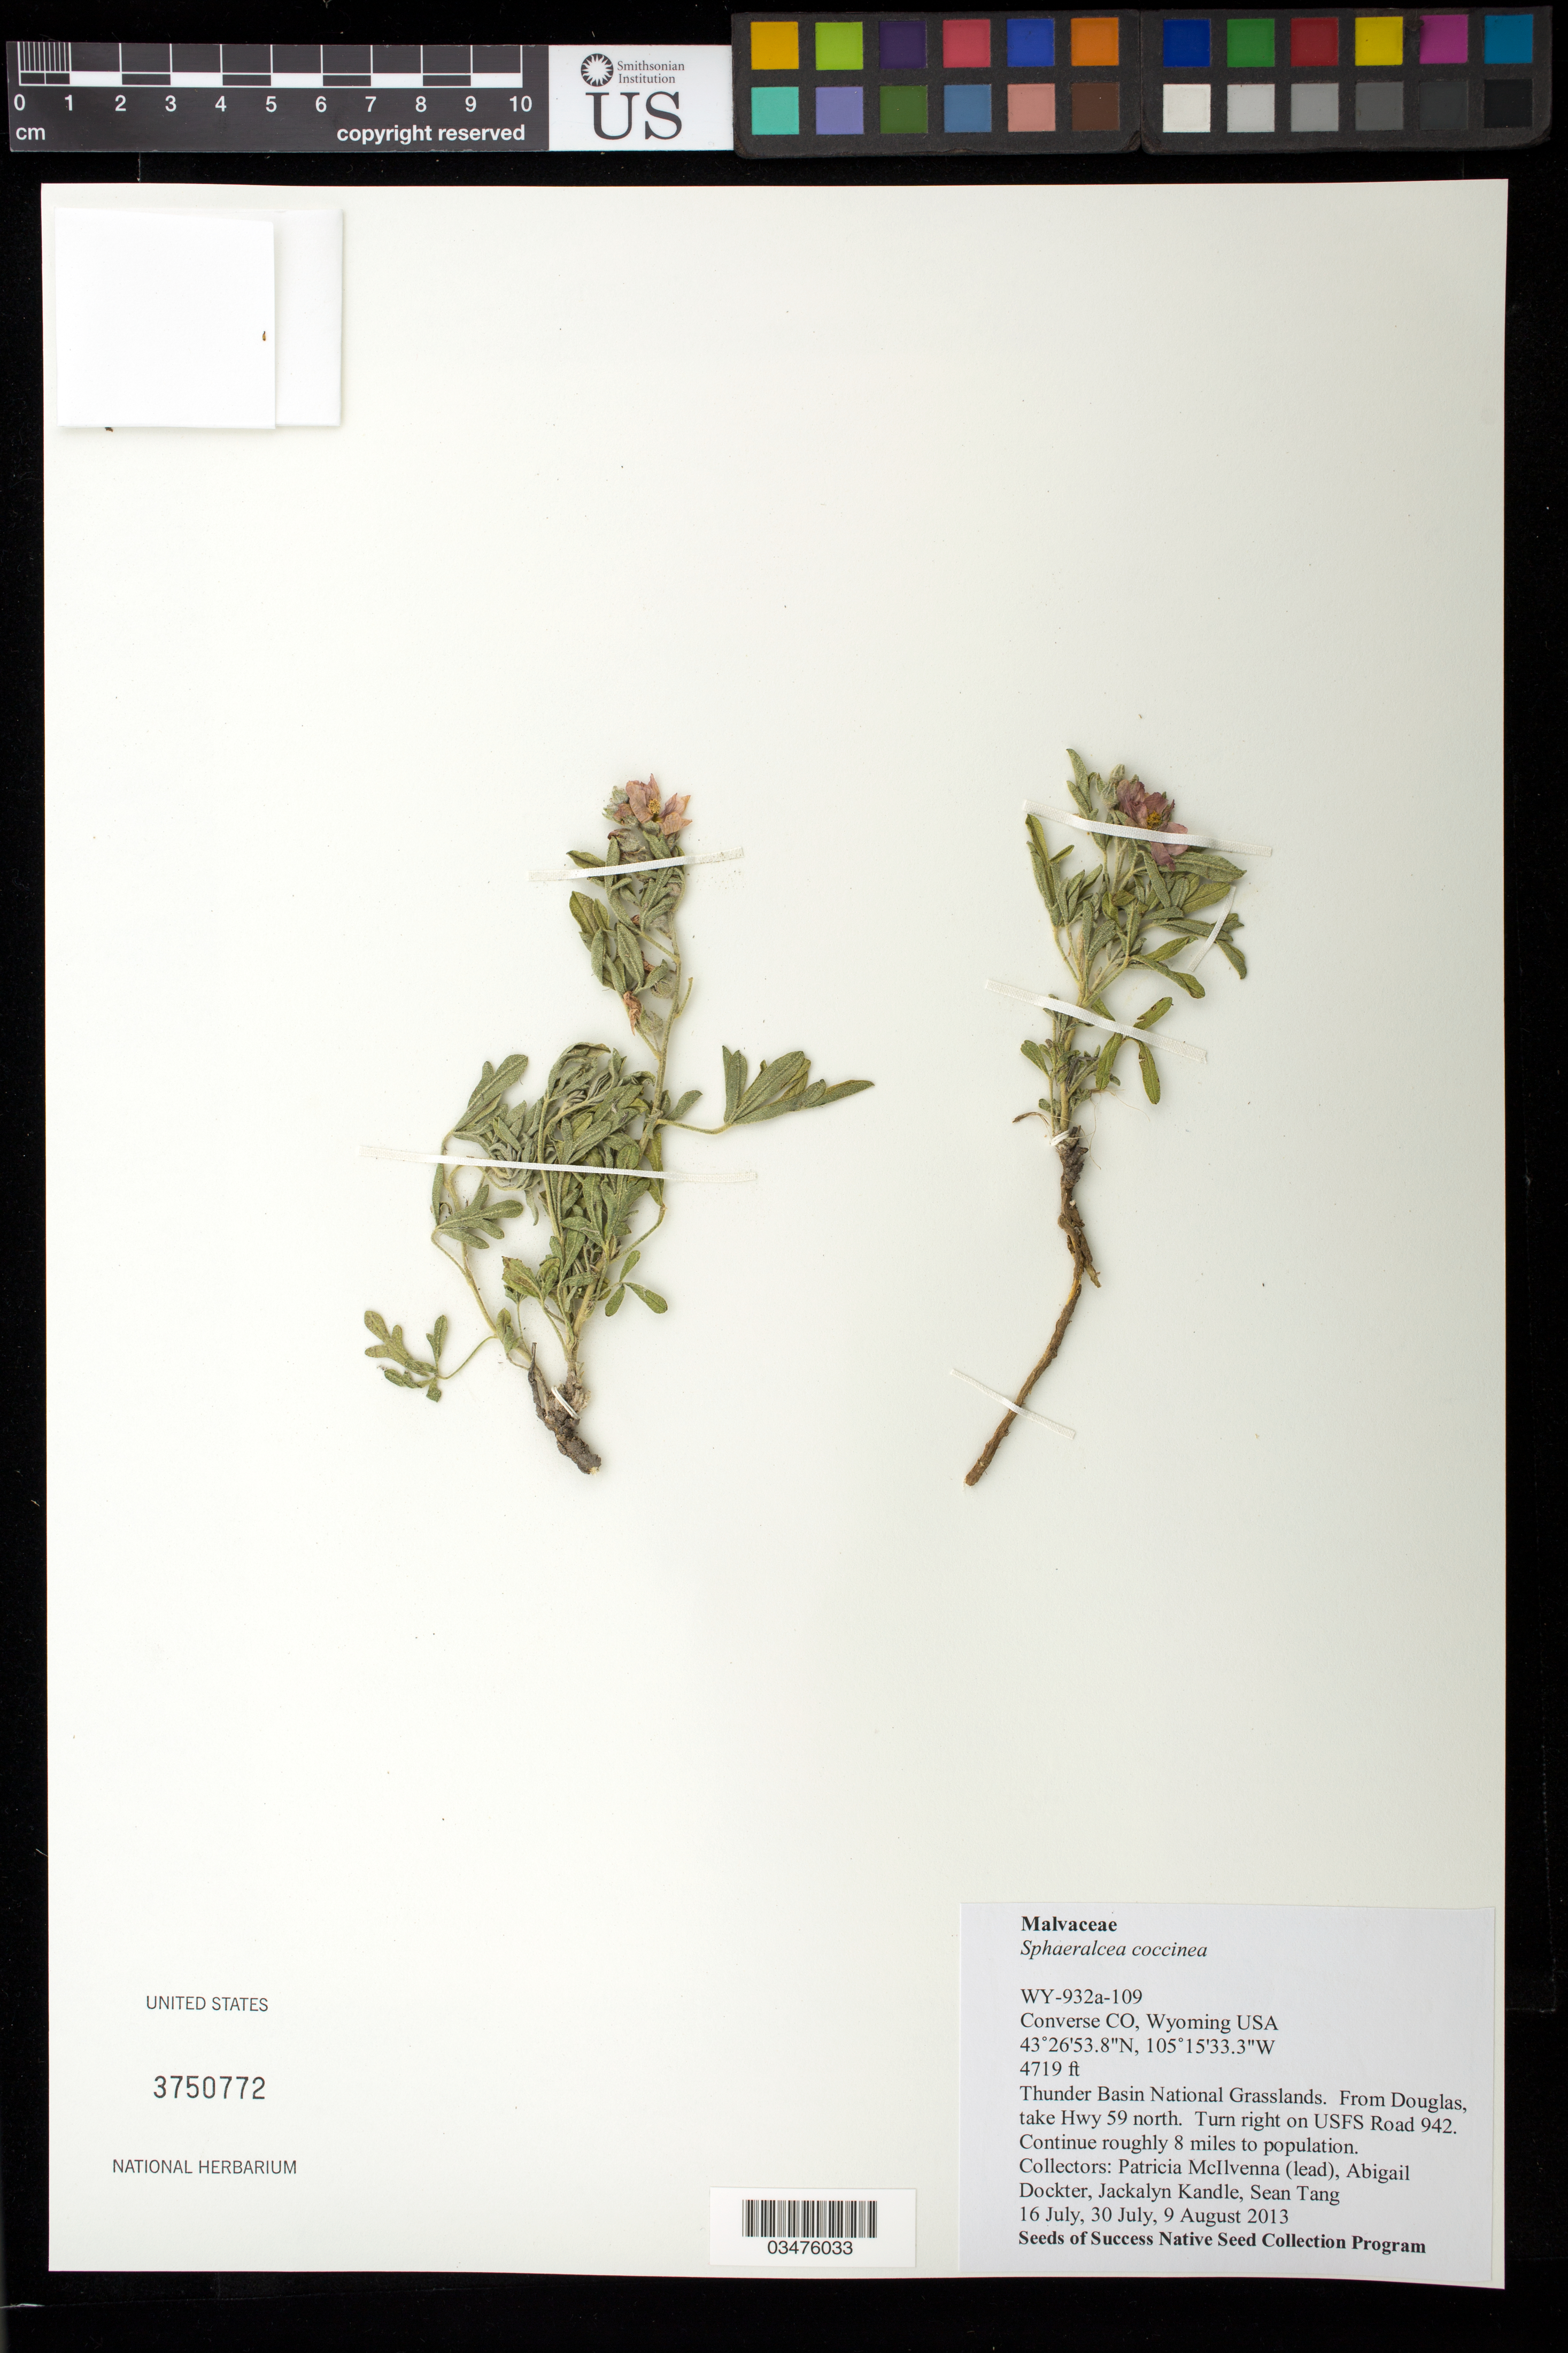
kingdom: Plantae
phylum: Tracheophyta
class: Magnoliopsida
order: Malvales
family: Malvaceae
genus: Sphaeralcea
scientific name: Sphaeralcea coccinea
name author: (Nutt.) Rydb.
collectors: P. McIlvenna, A. Dockter, J. Kandle & S. Tang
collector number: WY932A-109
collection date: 2013-07-16/2013-08-09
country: United States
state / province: Wyoming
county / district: Converse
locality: Thunder Basin National Grasslands. USFS 942 Road.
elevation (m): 1438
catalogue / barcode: US 3750772